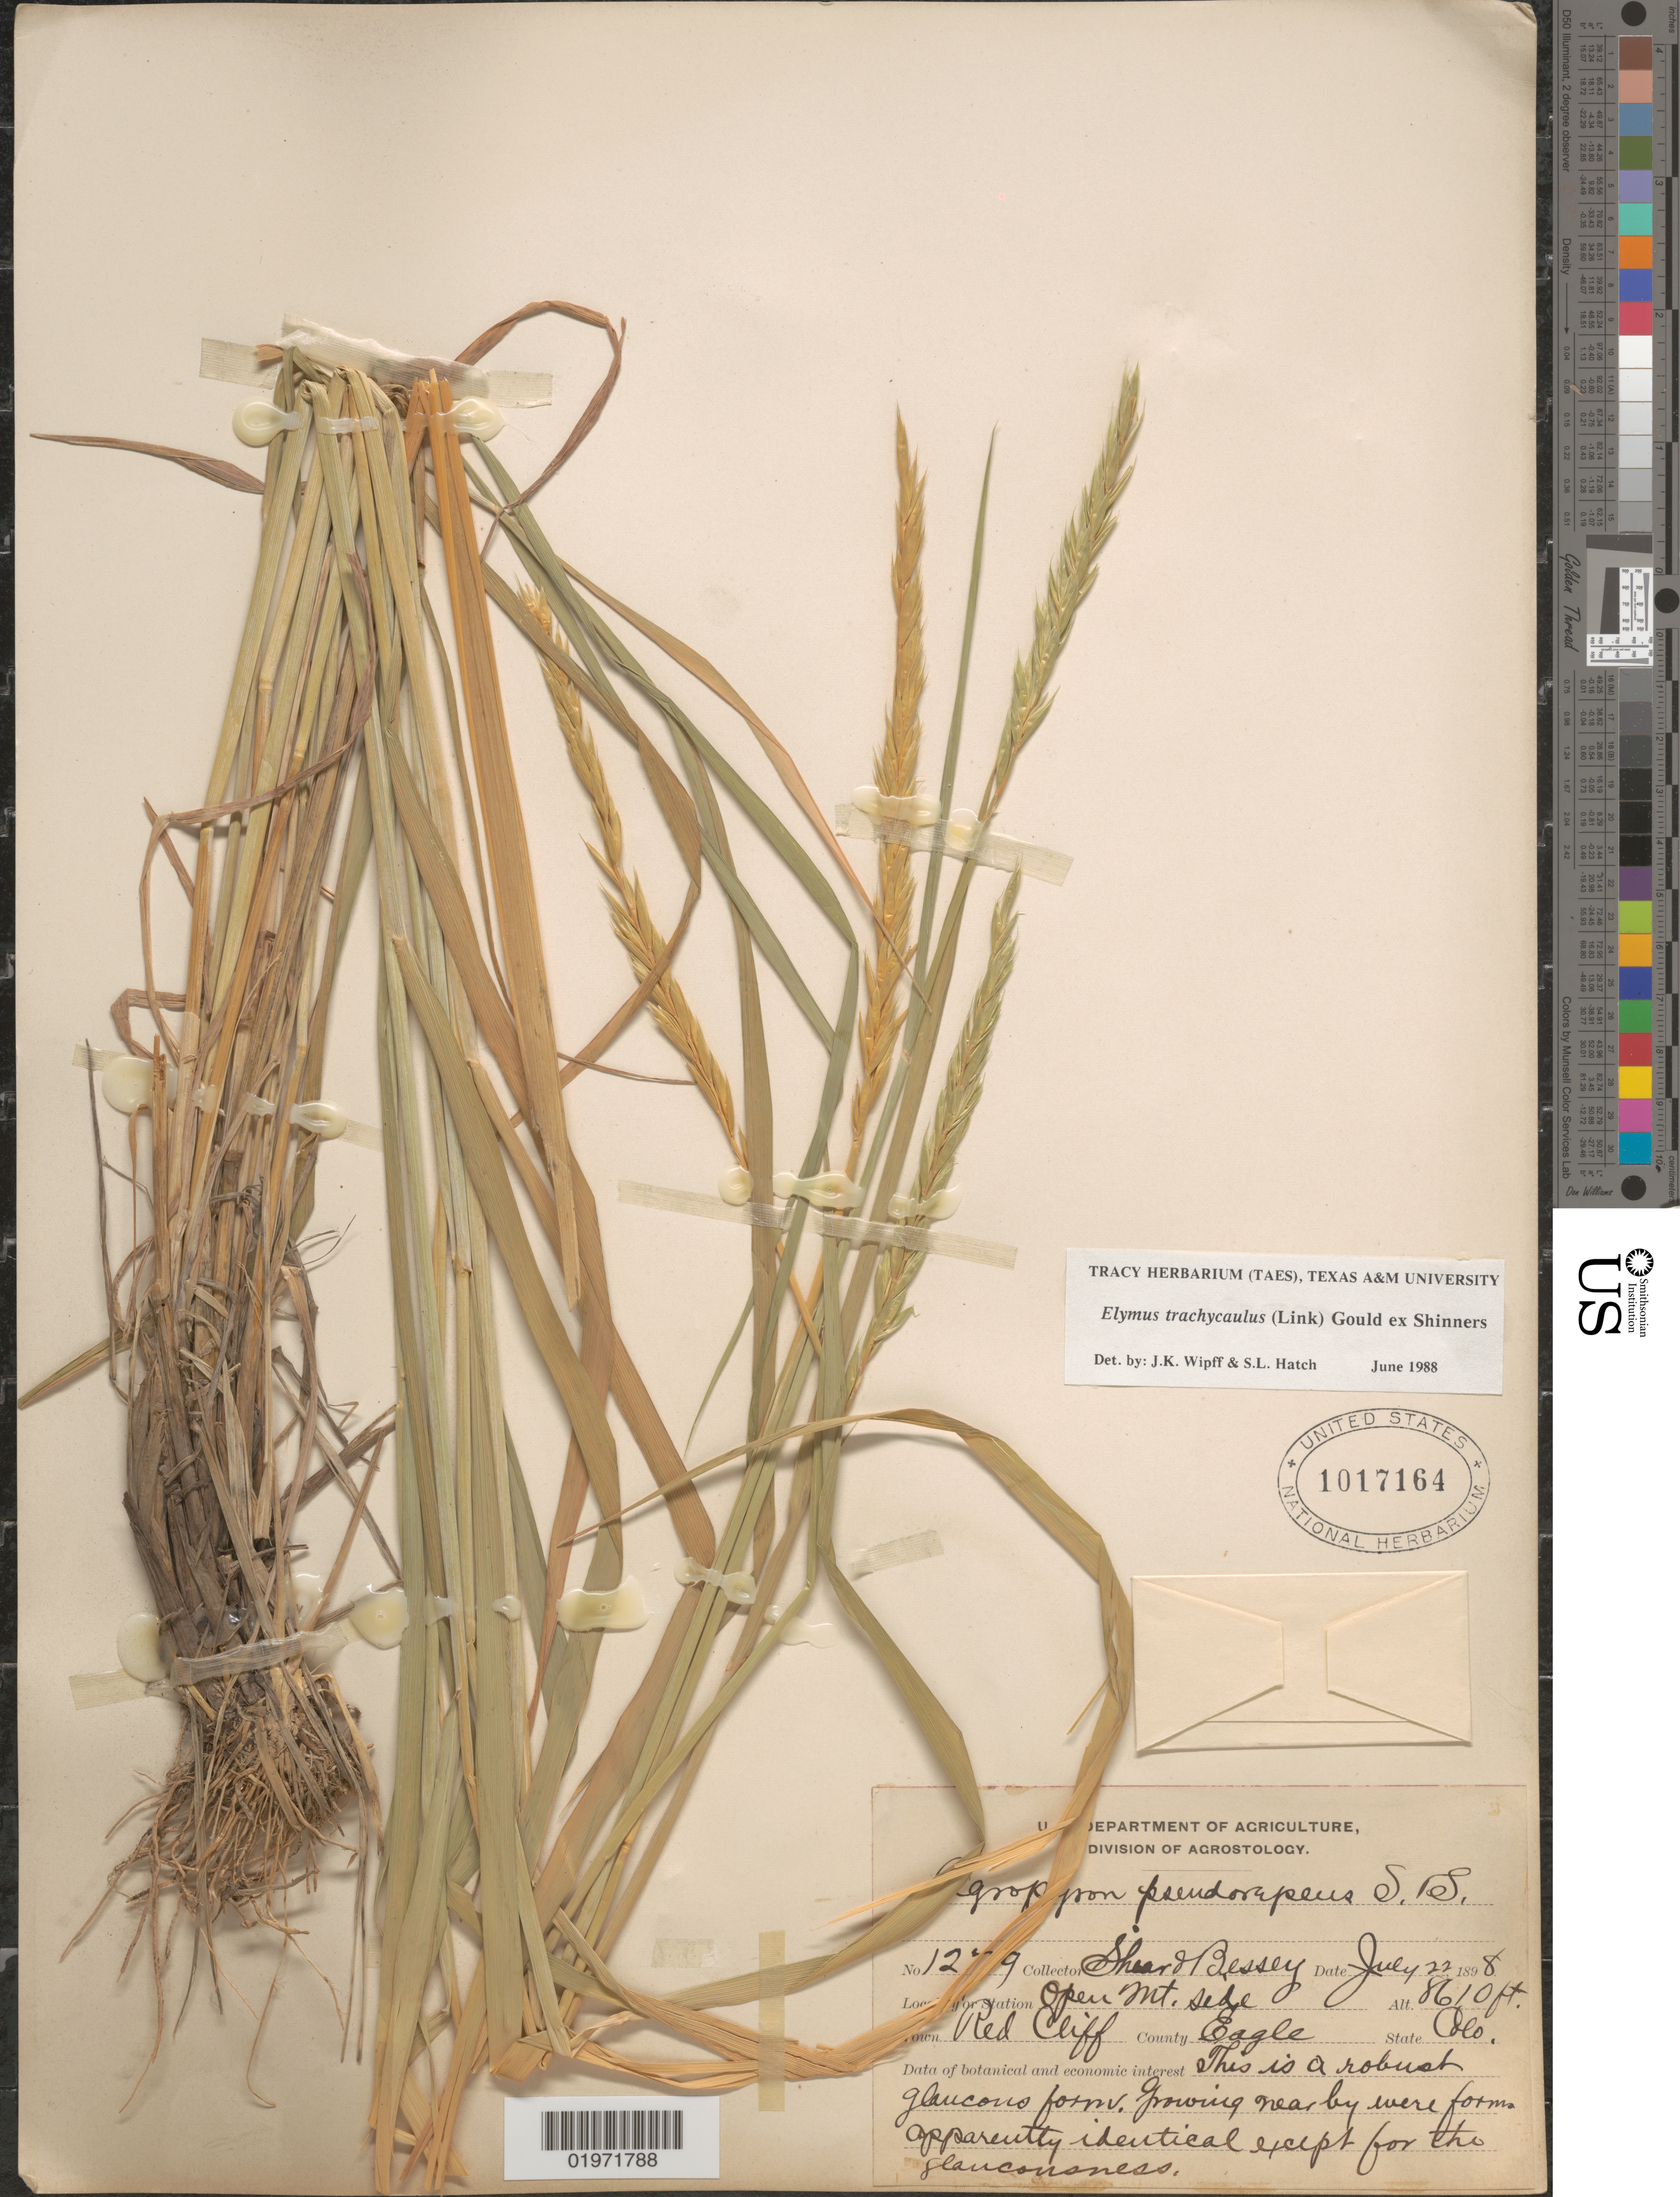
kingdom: Plantae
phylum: Tracheophyta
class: Liliopsida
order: Poales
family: Poaceae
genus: Elymus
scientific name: Elymus trachycaulus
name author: (Link) Gould ex Shinners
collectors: -- Shear & -. Bessey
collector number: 1279*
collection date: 1898-07-22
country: United States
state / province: Colorado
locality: Open Mt. side. Red Cliff County Eagle.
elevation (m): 2624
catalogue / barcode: US 1017164